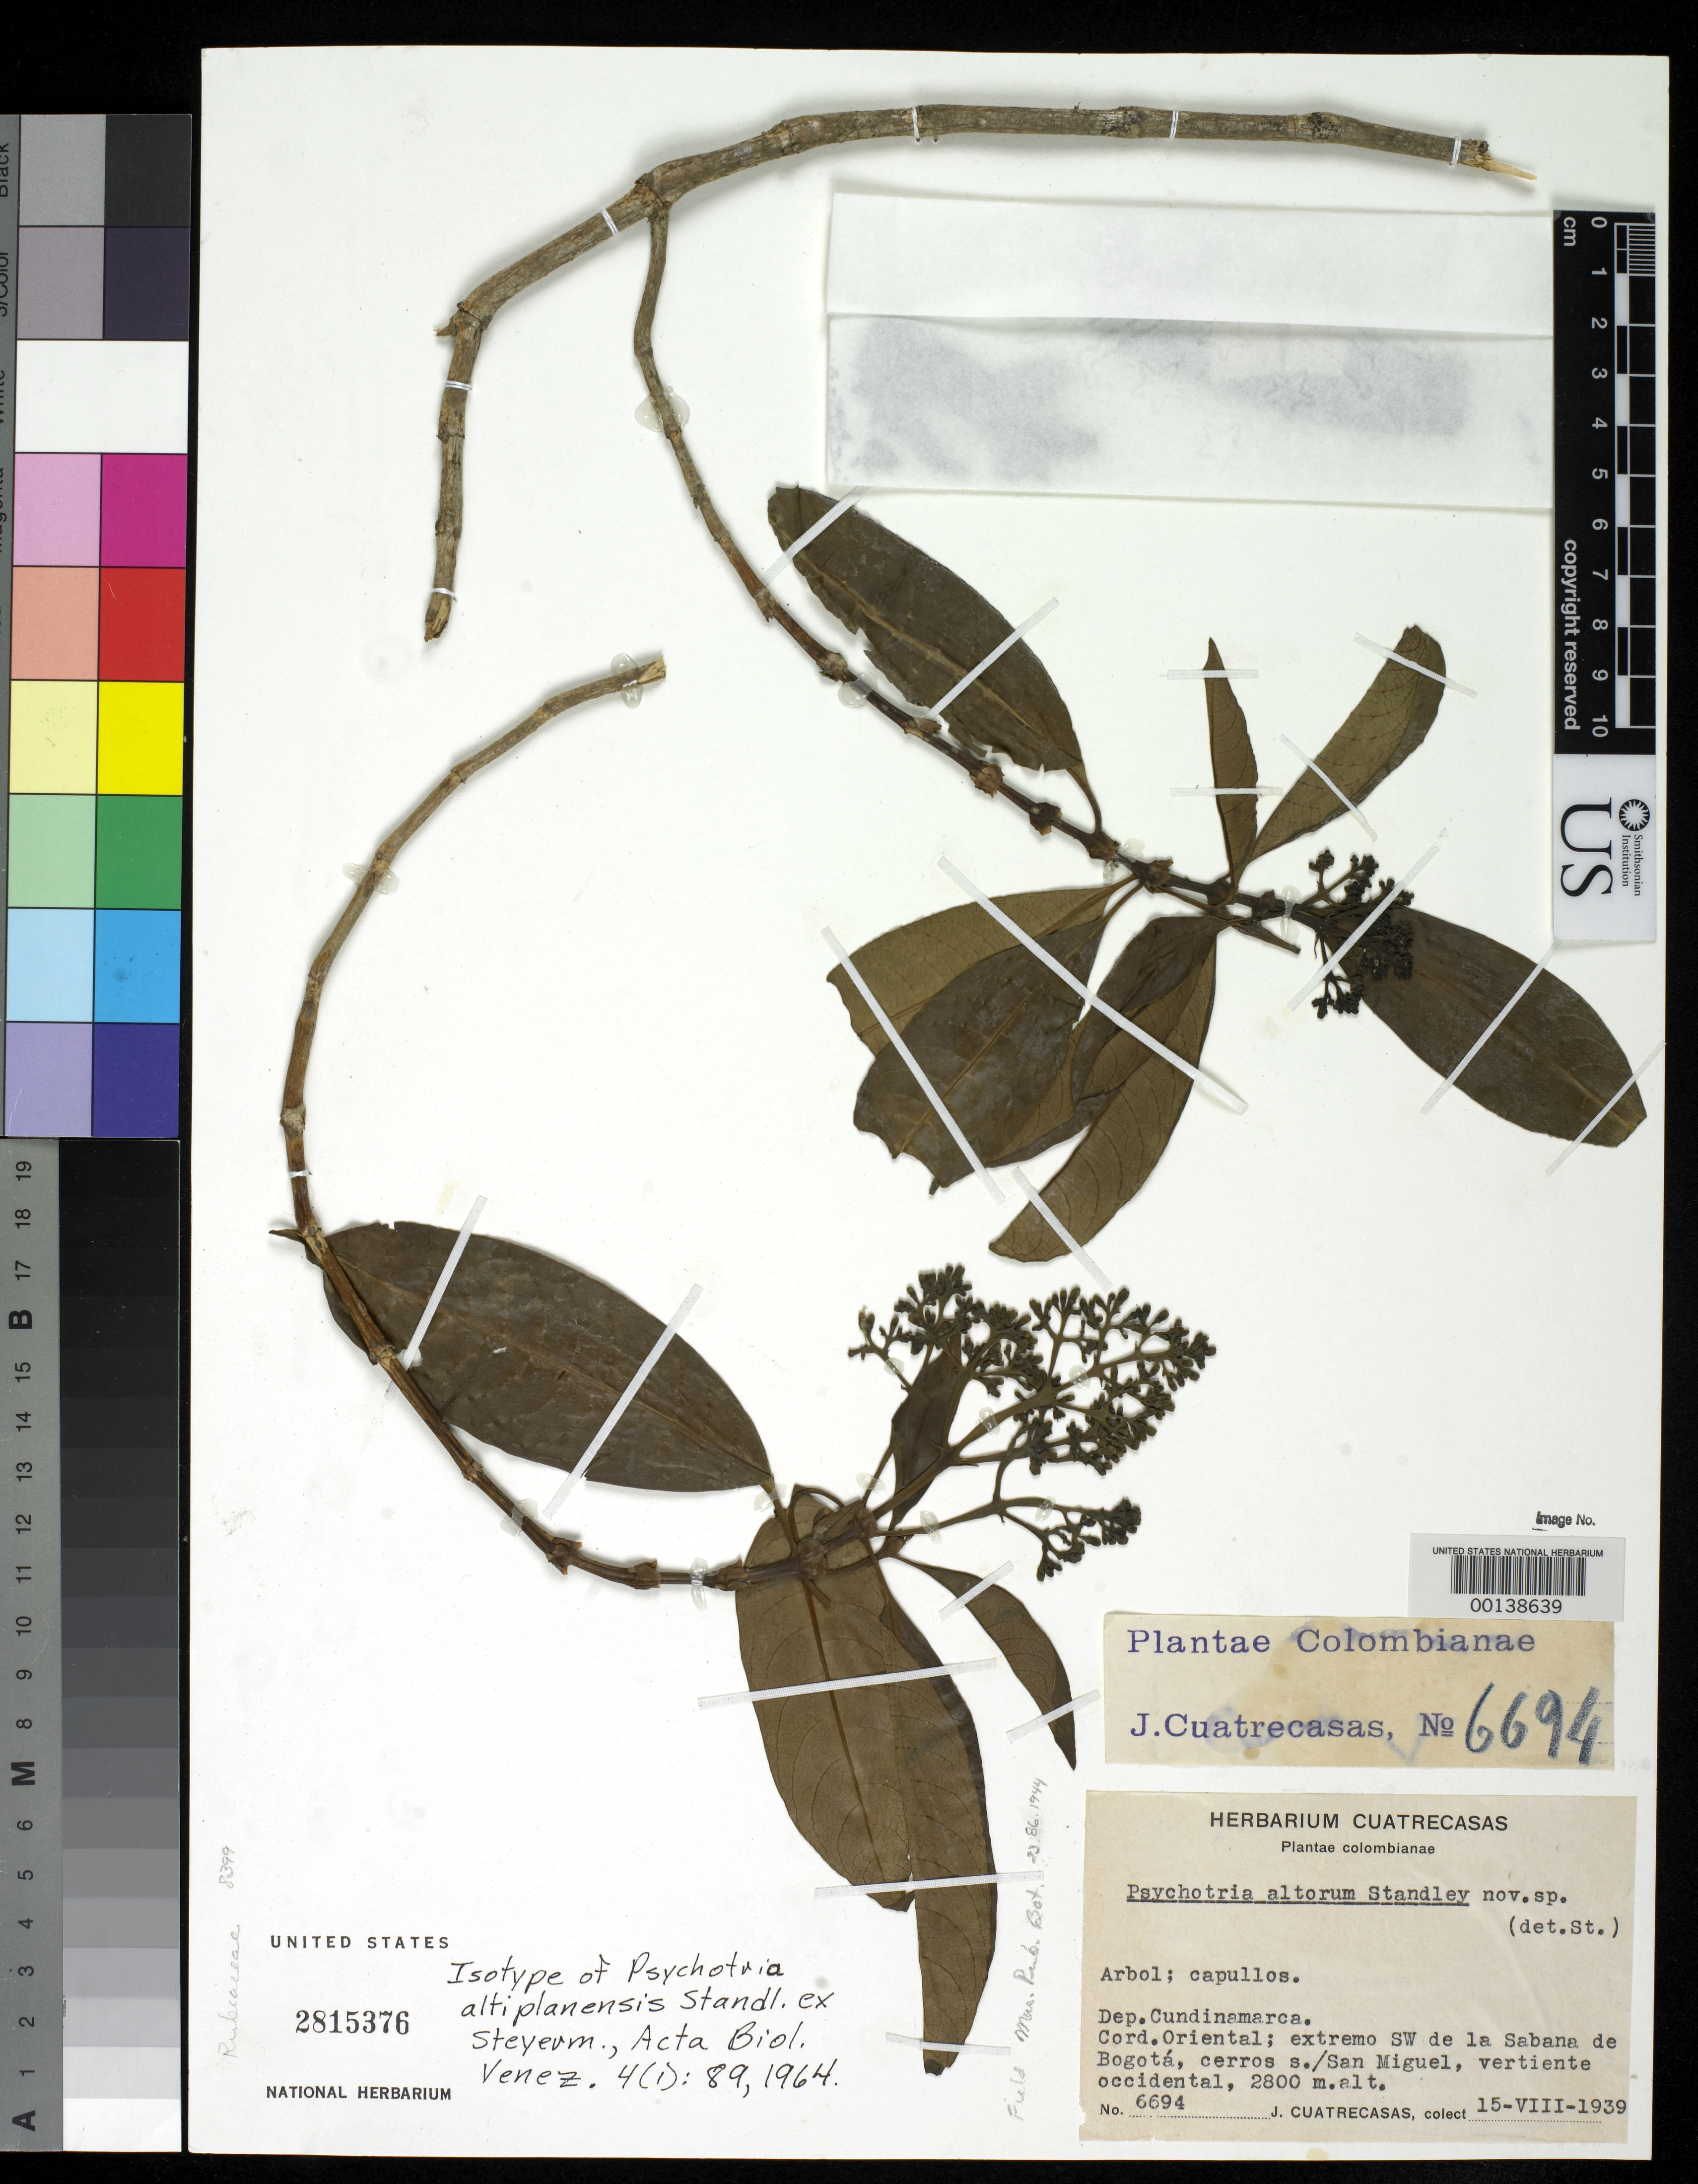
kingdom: Plantae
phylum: Tracheophyta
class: Magnoliopsida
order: Gentianales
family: Rubiaceae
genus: Psychotria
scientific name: Psychotria altiplanensis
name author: Standl. ex Steyerm.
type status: Isotype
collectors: J. Cuatrecasas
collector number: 6694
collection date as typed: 15 Aug 1939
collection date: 1939-08-15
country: Colombia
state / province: Cundinamarca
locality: Sal Miguel, Cordillera Oriental, SW de La Sabana de Bogota.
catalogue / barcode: US 2815376